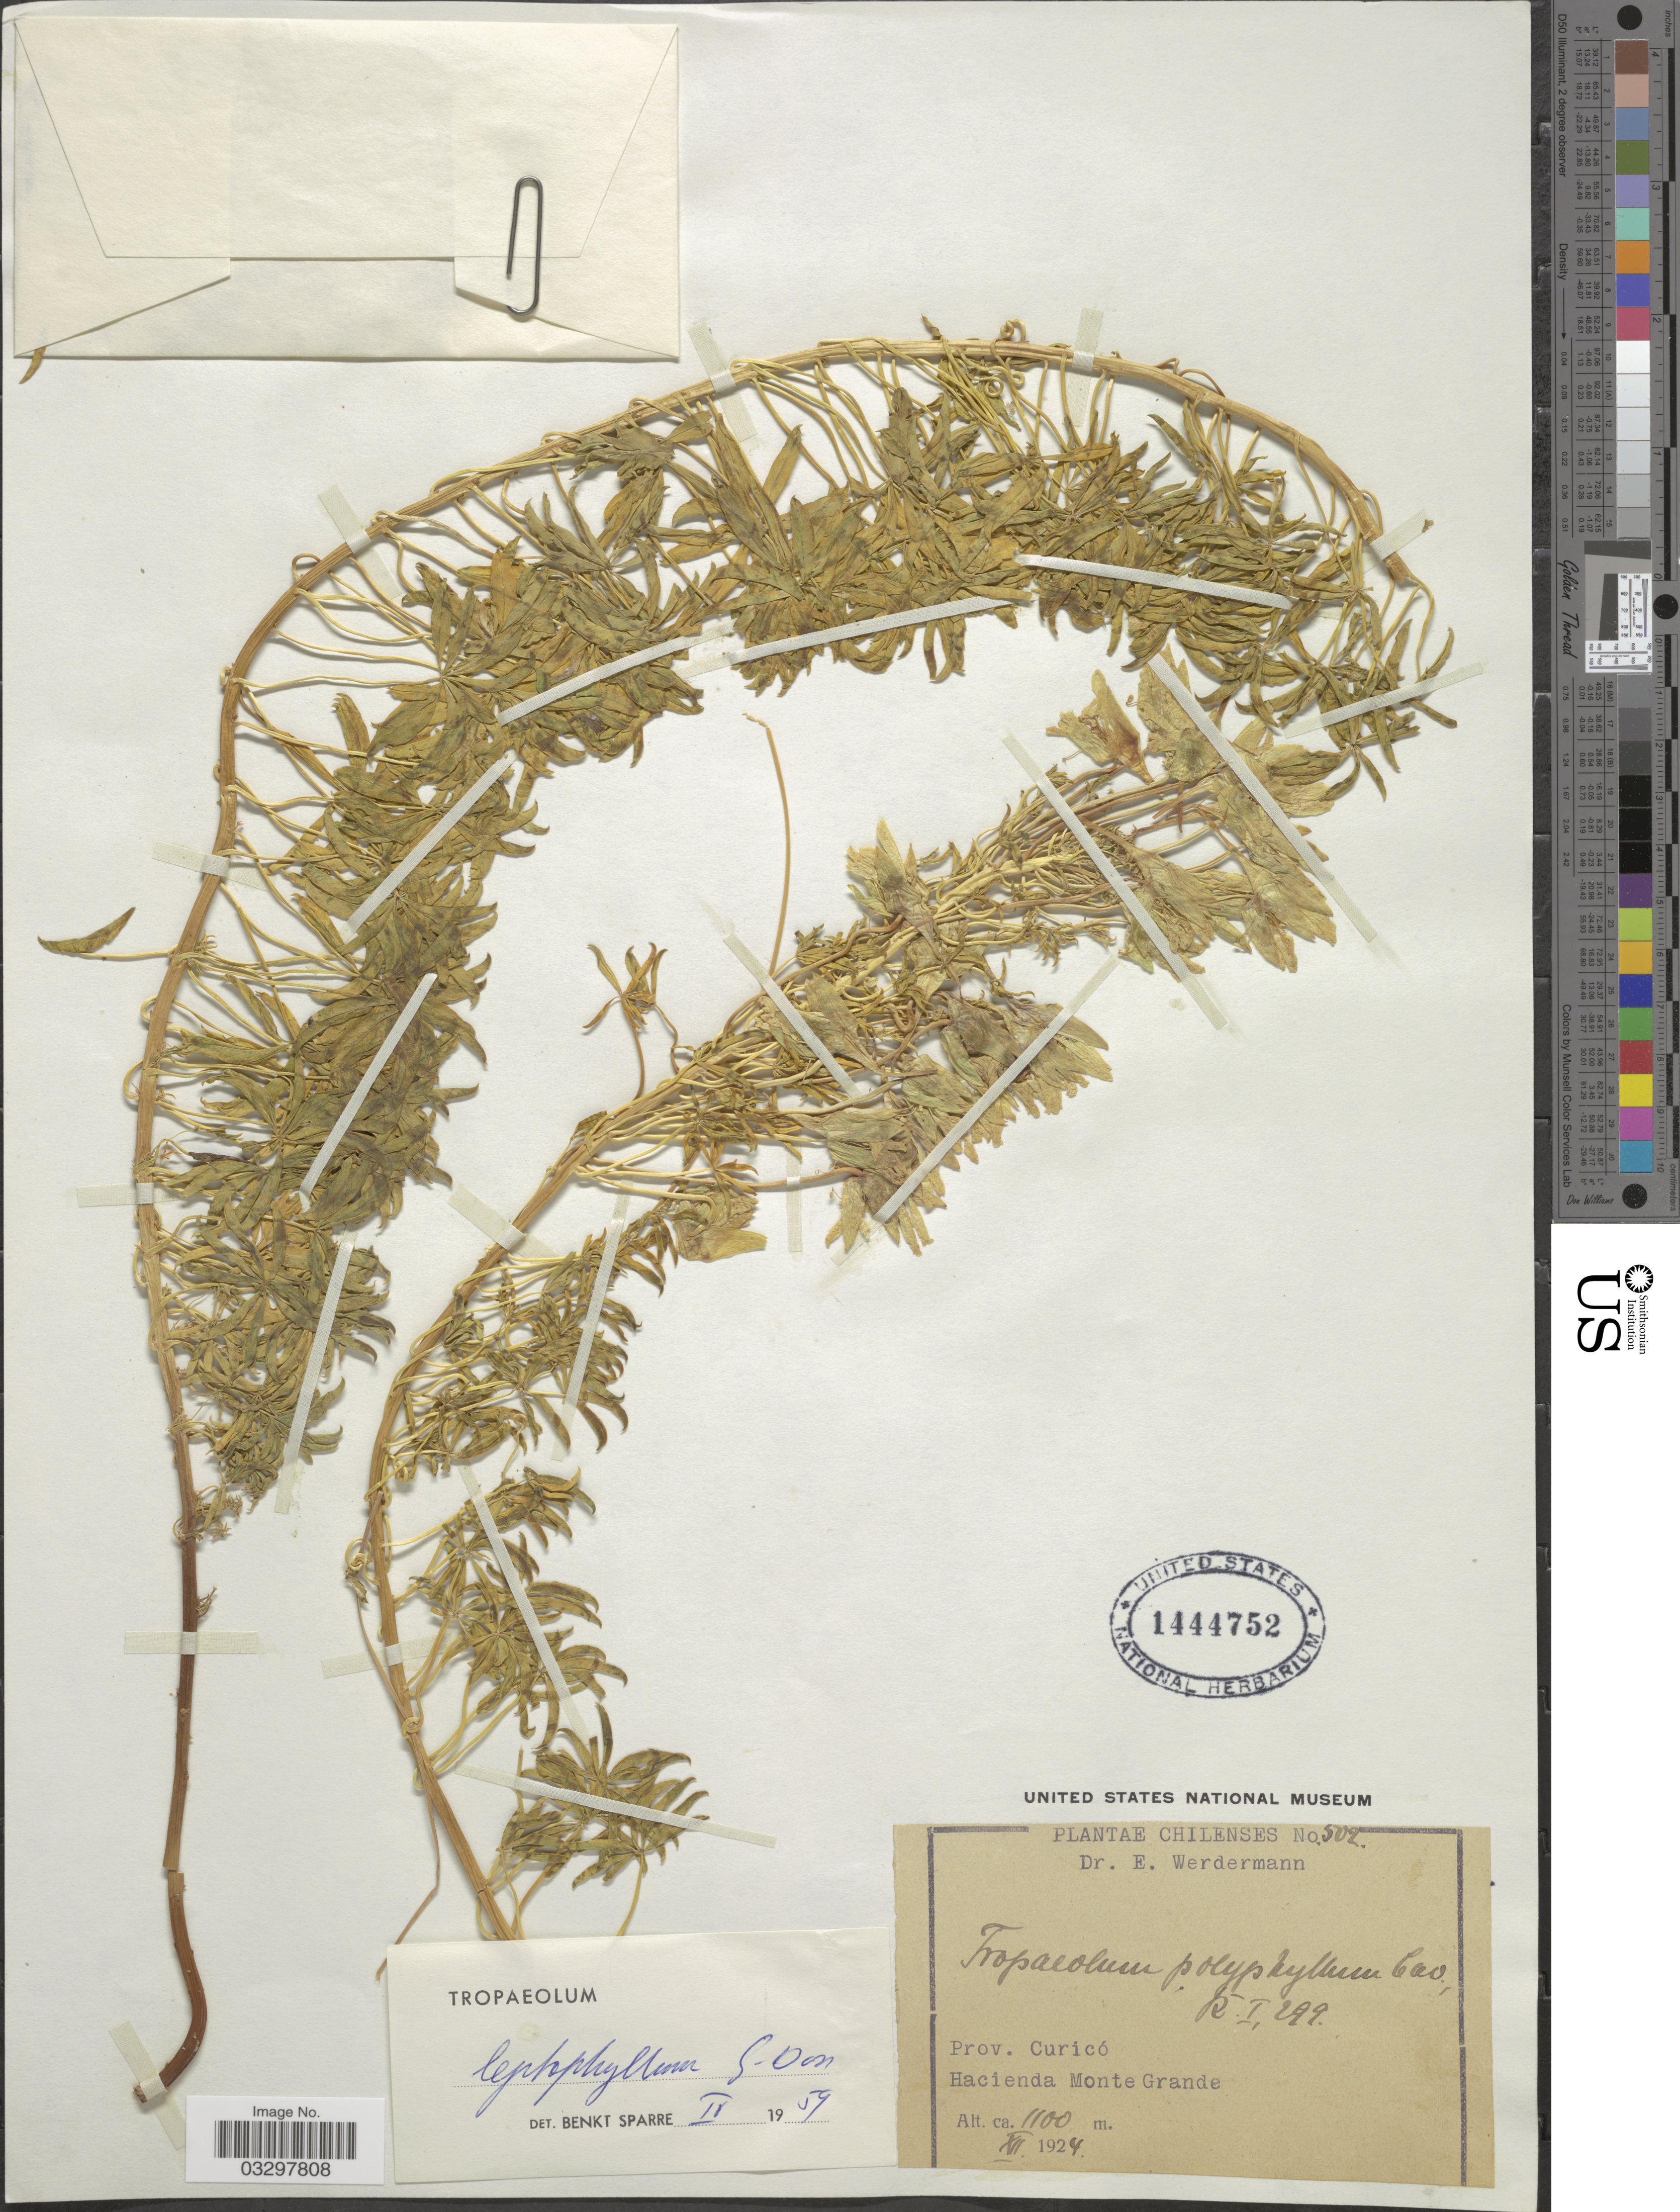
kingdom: Plantae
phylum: Tracheophyta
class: Magnoliopsida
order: Brassicales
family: Tropaeolaceae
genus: Tropaeolum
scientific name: Tropaeolum leptophyllum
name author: G. Don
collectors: E. Werdermann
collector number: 502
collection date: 1924-12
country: Chile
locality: Prov. Curicó, Hacienda Monte Grande.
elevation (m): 1100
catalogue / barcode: US 1444752